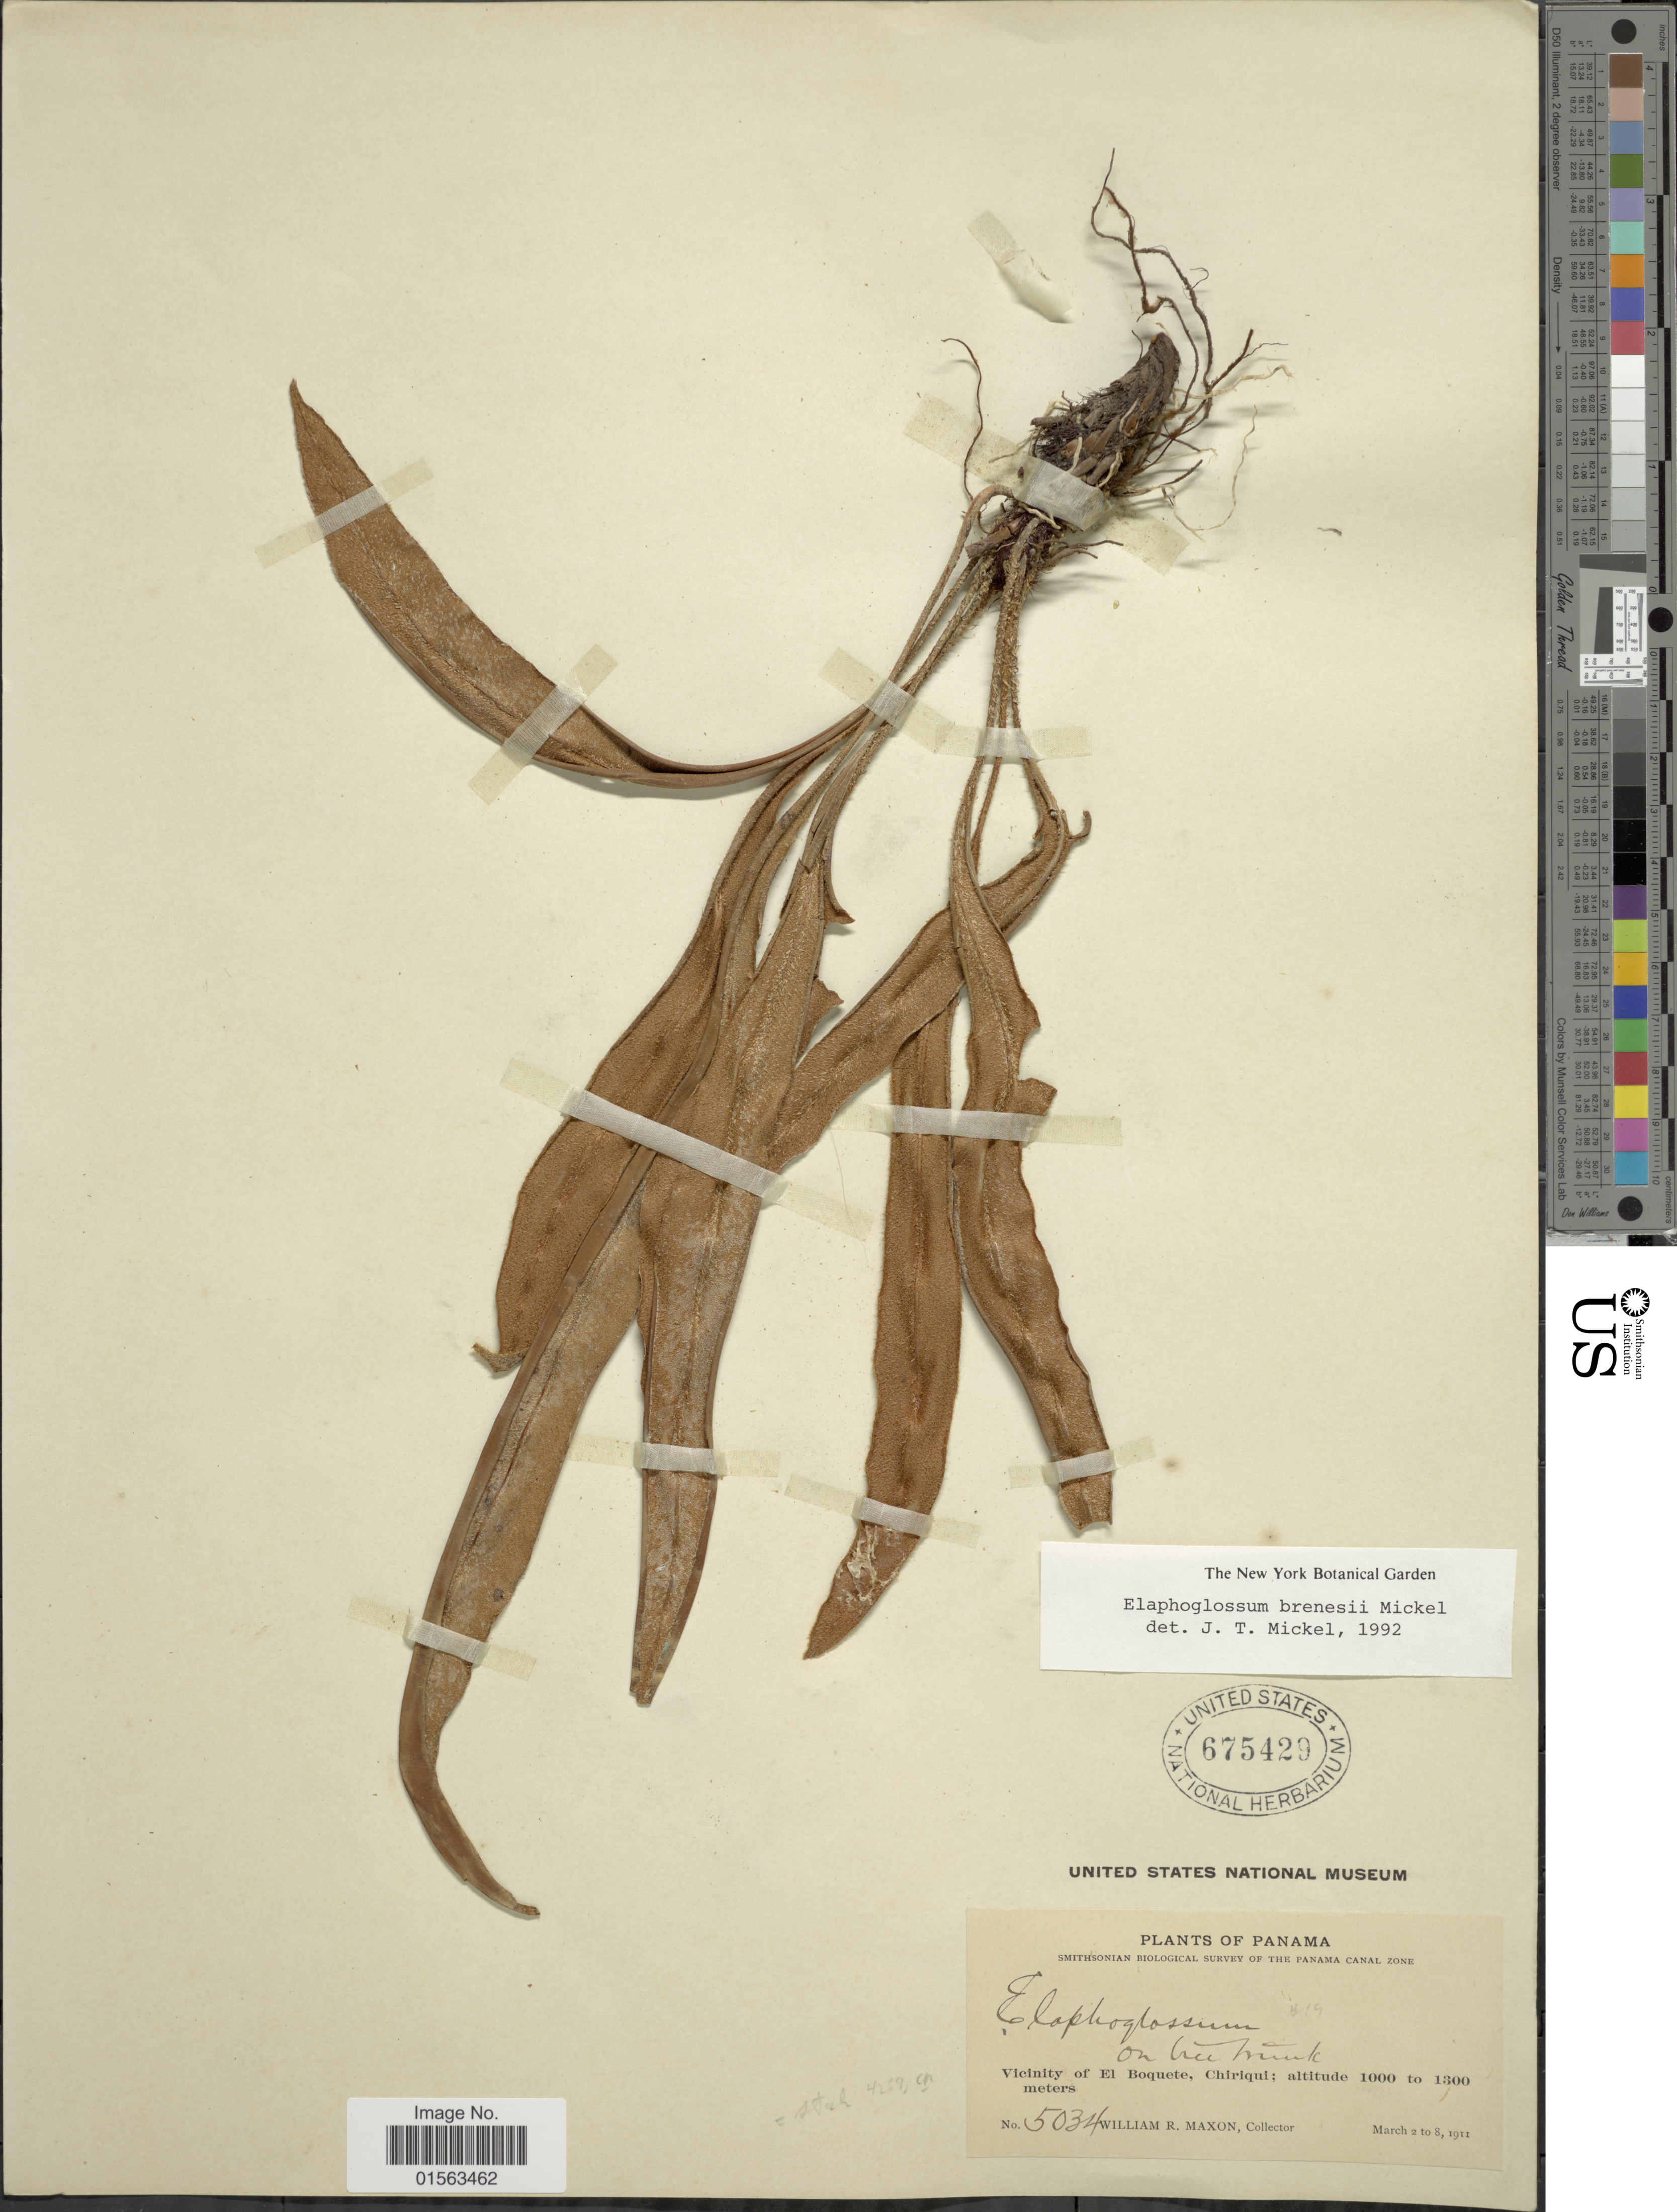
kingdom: Plantae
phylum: Tracheophyta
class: Polypodiopsida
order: Polypodiales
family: Dryopteridaceae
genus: Elaphoglossum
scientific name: Elaphoglossum brenesii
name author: Mickel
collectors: W. R. Maxon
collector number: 5034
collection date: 1911-03-02/1911-03-08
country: Panama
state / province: Chiriqui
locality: Vicinity of El Boquete, Chiriqui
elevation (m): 1000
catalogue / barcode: US 675429